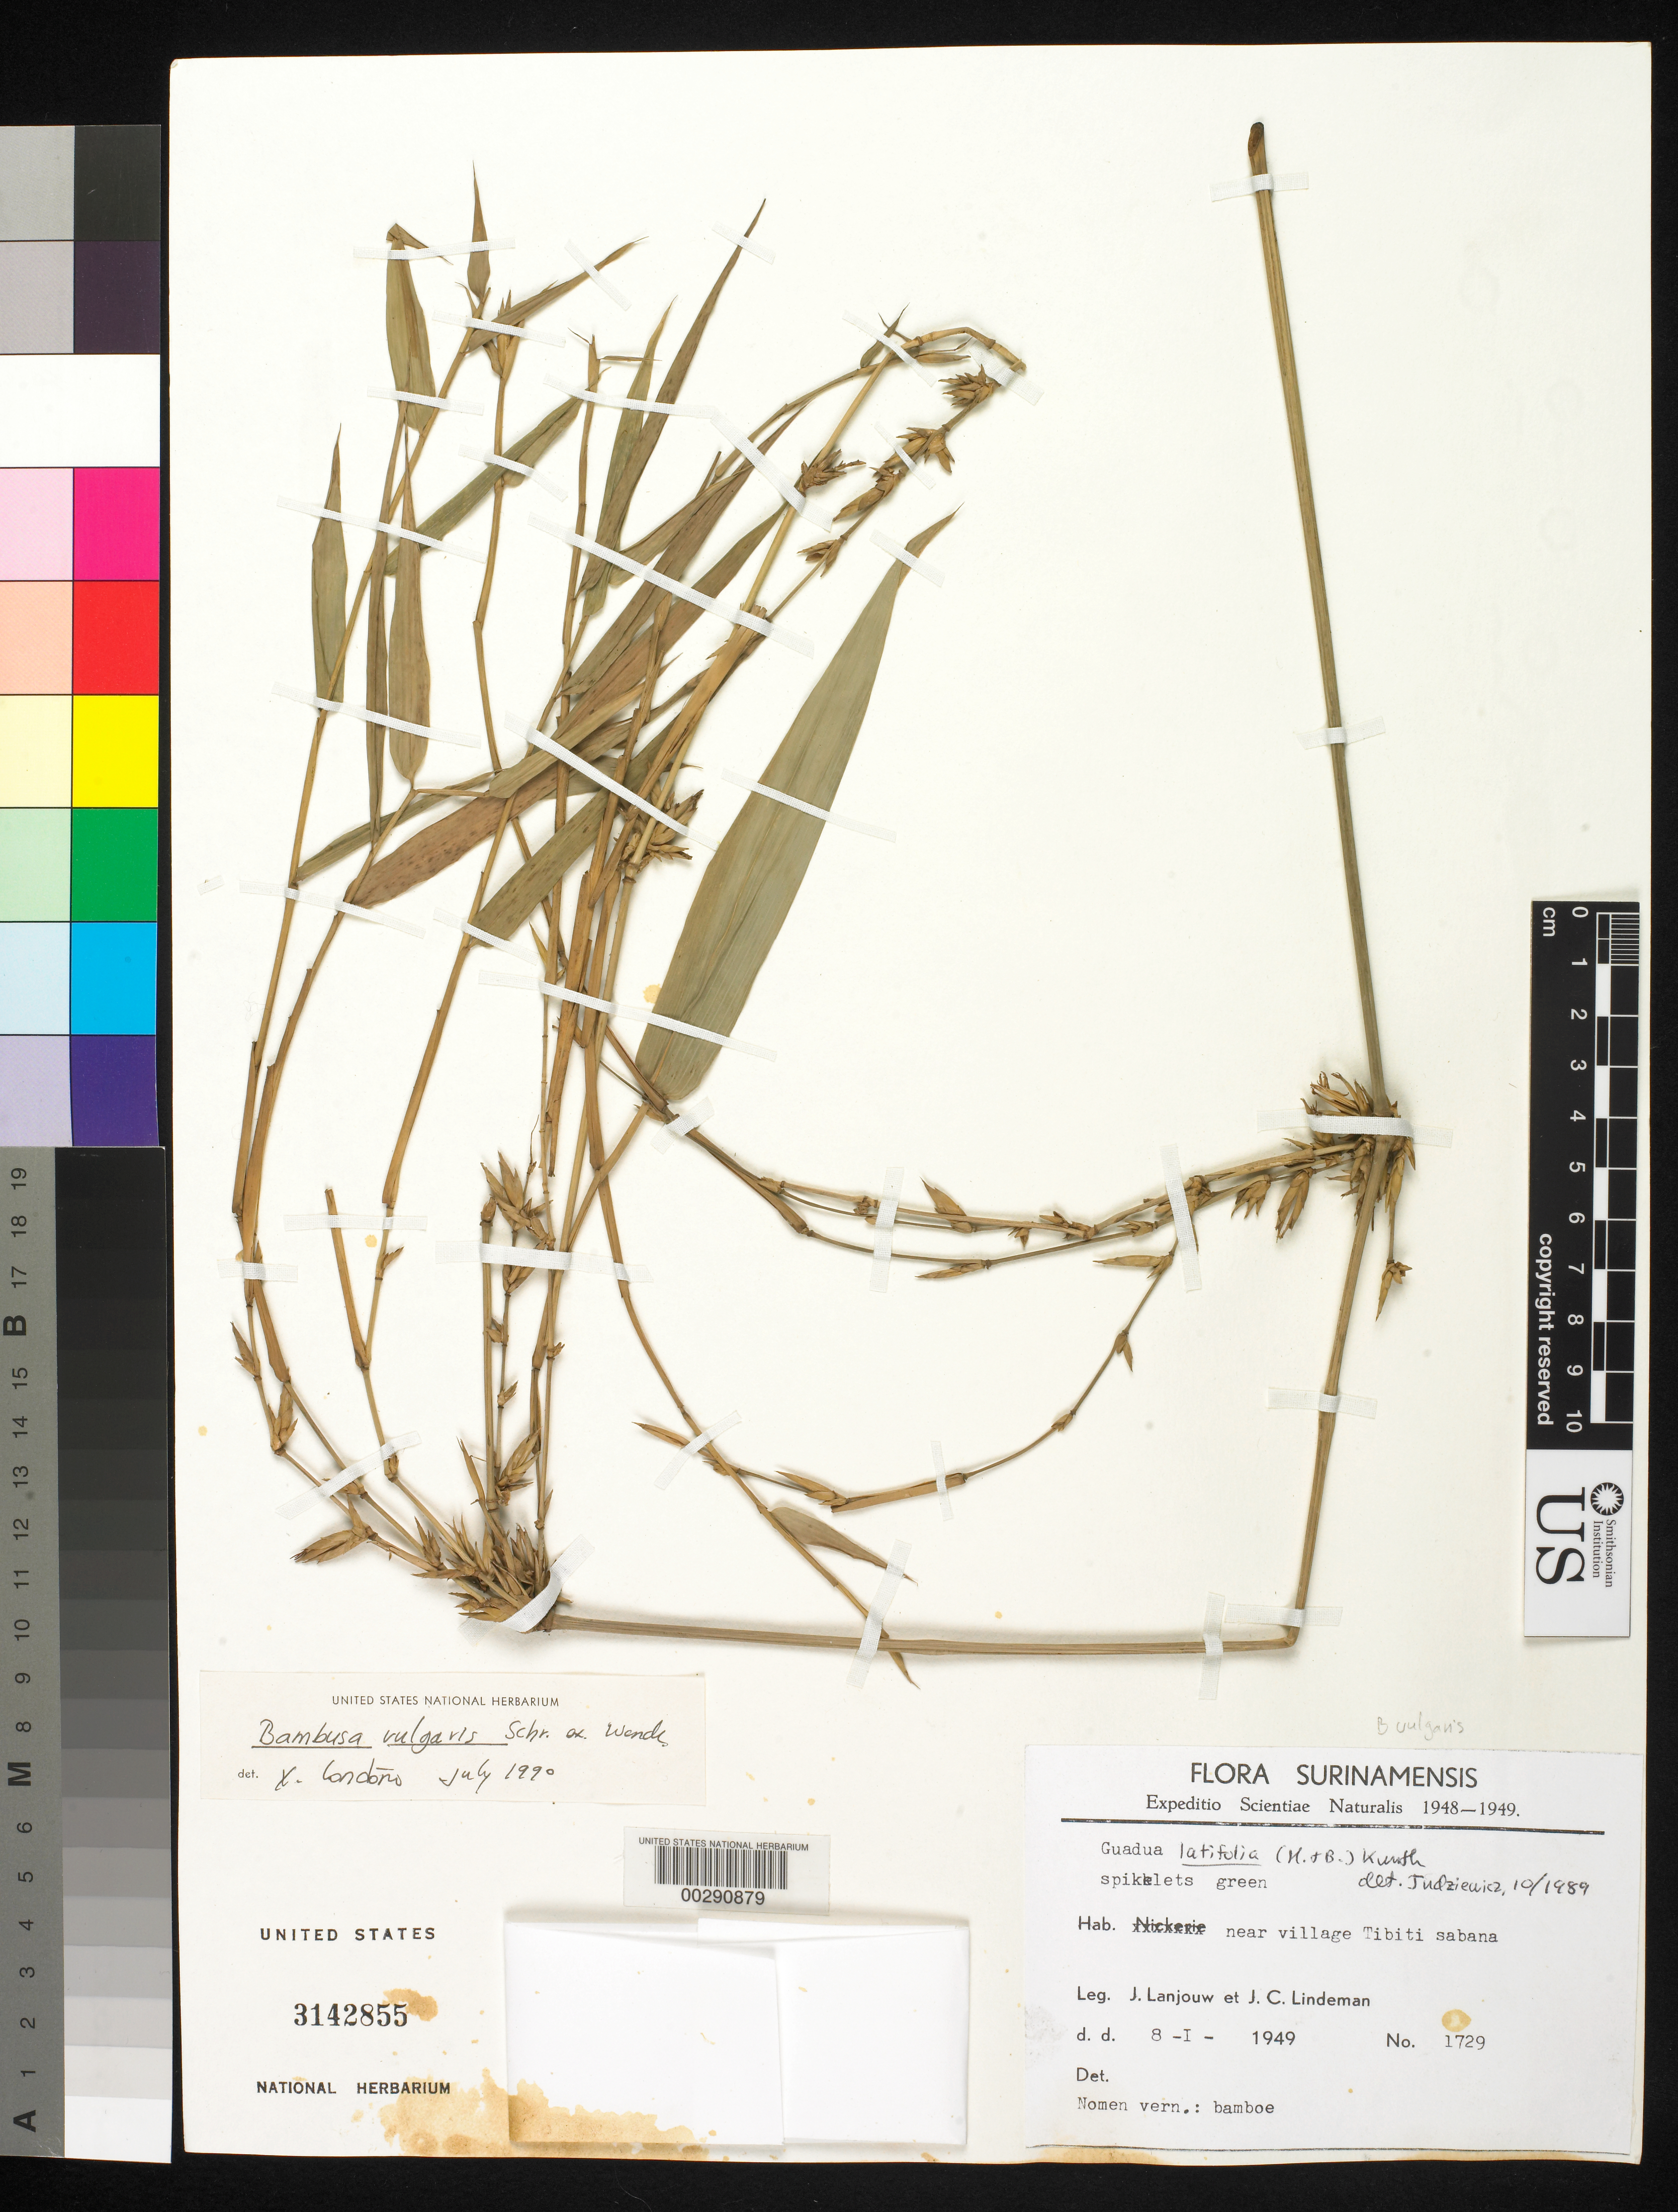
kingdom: Plantae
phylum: Tracheophyta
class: Liliopsida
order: Poales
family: Poaceae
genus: Bambusa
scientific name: Bambusa vulgaris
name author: Schrad. ex J.C. Wendl.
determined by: Londoño, X., (TULV), Jardin Botanico "Juan Maria Cespedes"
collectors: J. Lanjouw & J. C. Lindeman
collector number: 1729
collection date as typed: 08 Jan 1949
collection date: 1949-01-08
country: Suriname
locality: Near village tibiti sabana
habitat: Savanna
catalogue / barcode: US 3142855